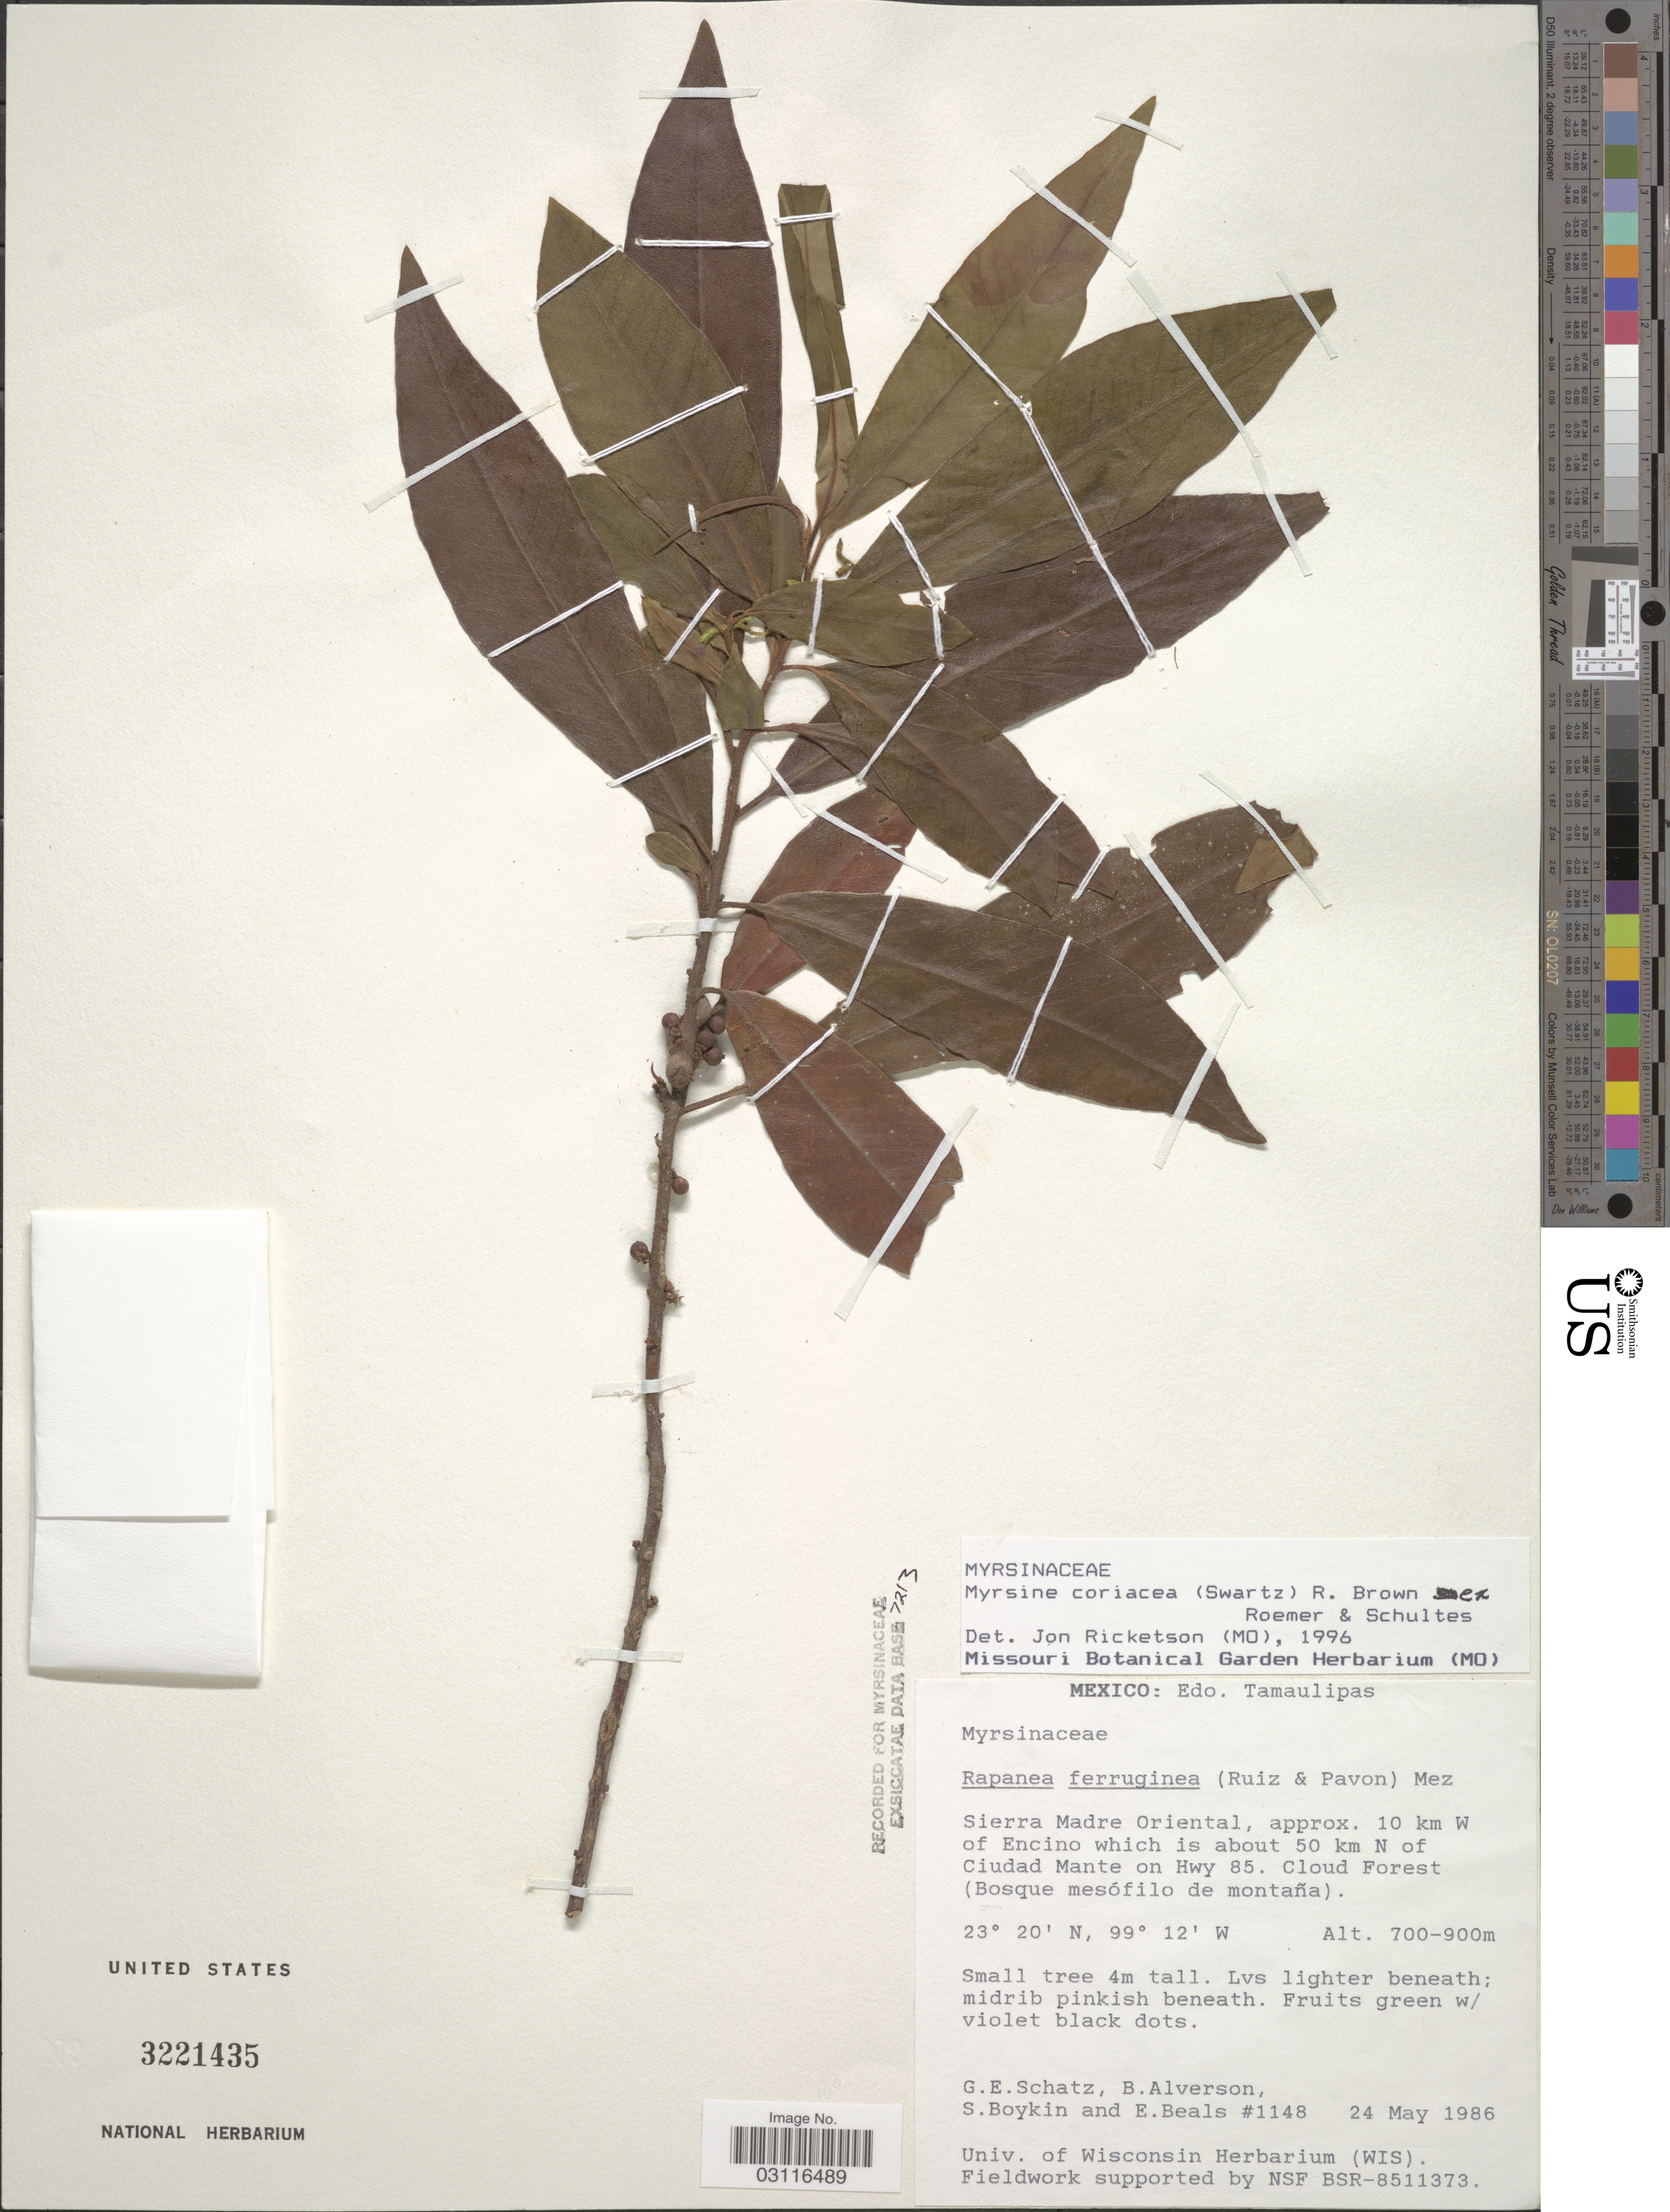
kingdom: Plantae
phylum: Tracheophyta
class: Magnoliopsida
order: Ericales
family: Primulaceae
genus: Myrsine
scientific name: Myrsine coriacea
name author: (Sw.) R. Br. ex Roem. & Schult.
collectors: G. Schatz, Alverson, B., S. Boykin & E. Beals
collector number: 1148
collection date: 1986-05-24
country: Mexico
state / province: Tamaulipas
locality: Sierra Madre Oriental, approx. 10 km W of Encino which is about 50 km N of Ciudad Mante on Hwy 85.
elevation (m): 700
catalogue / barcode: US 3221435